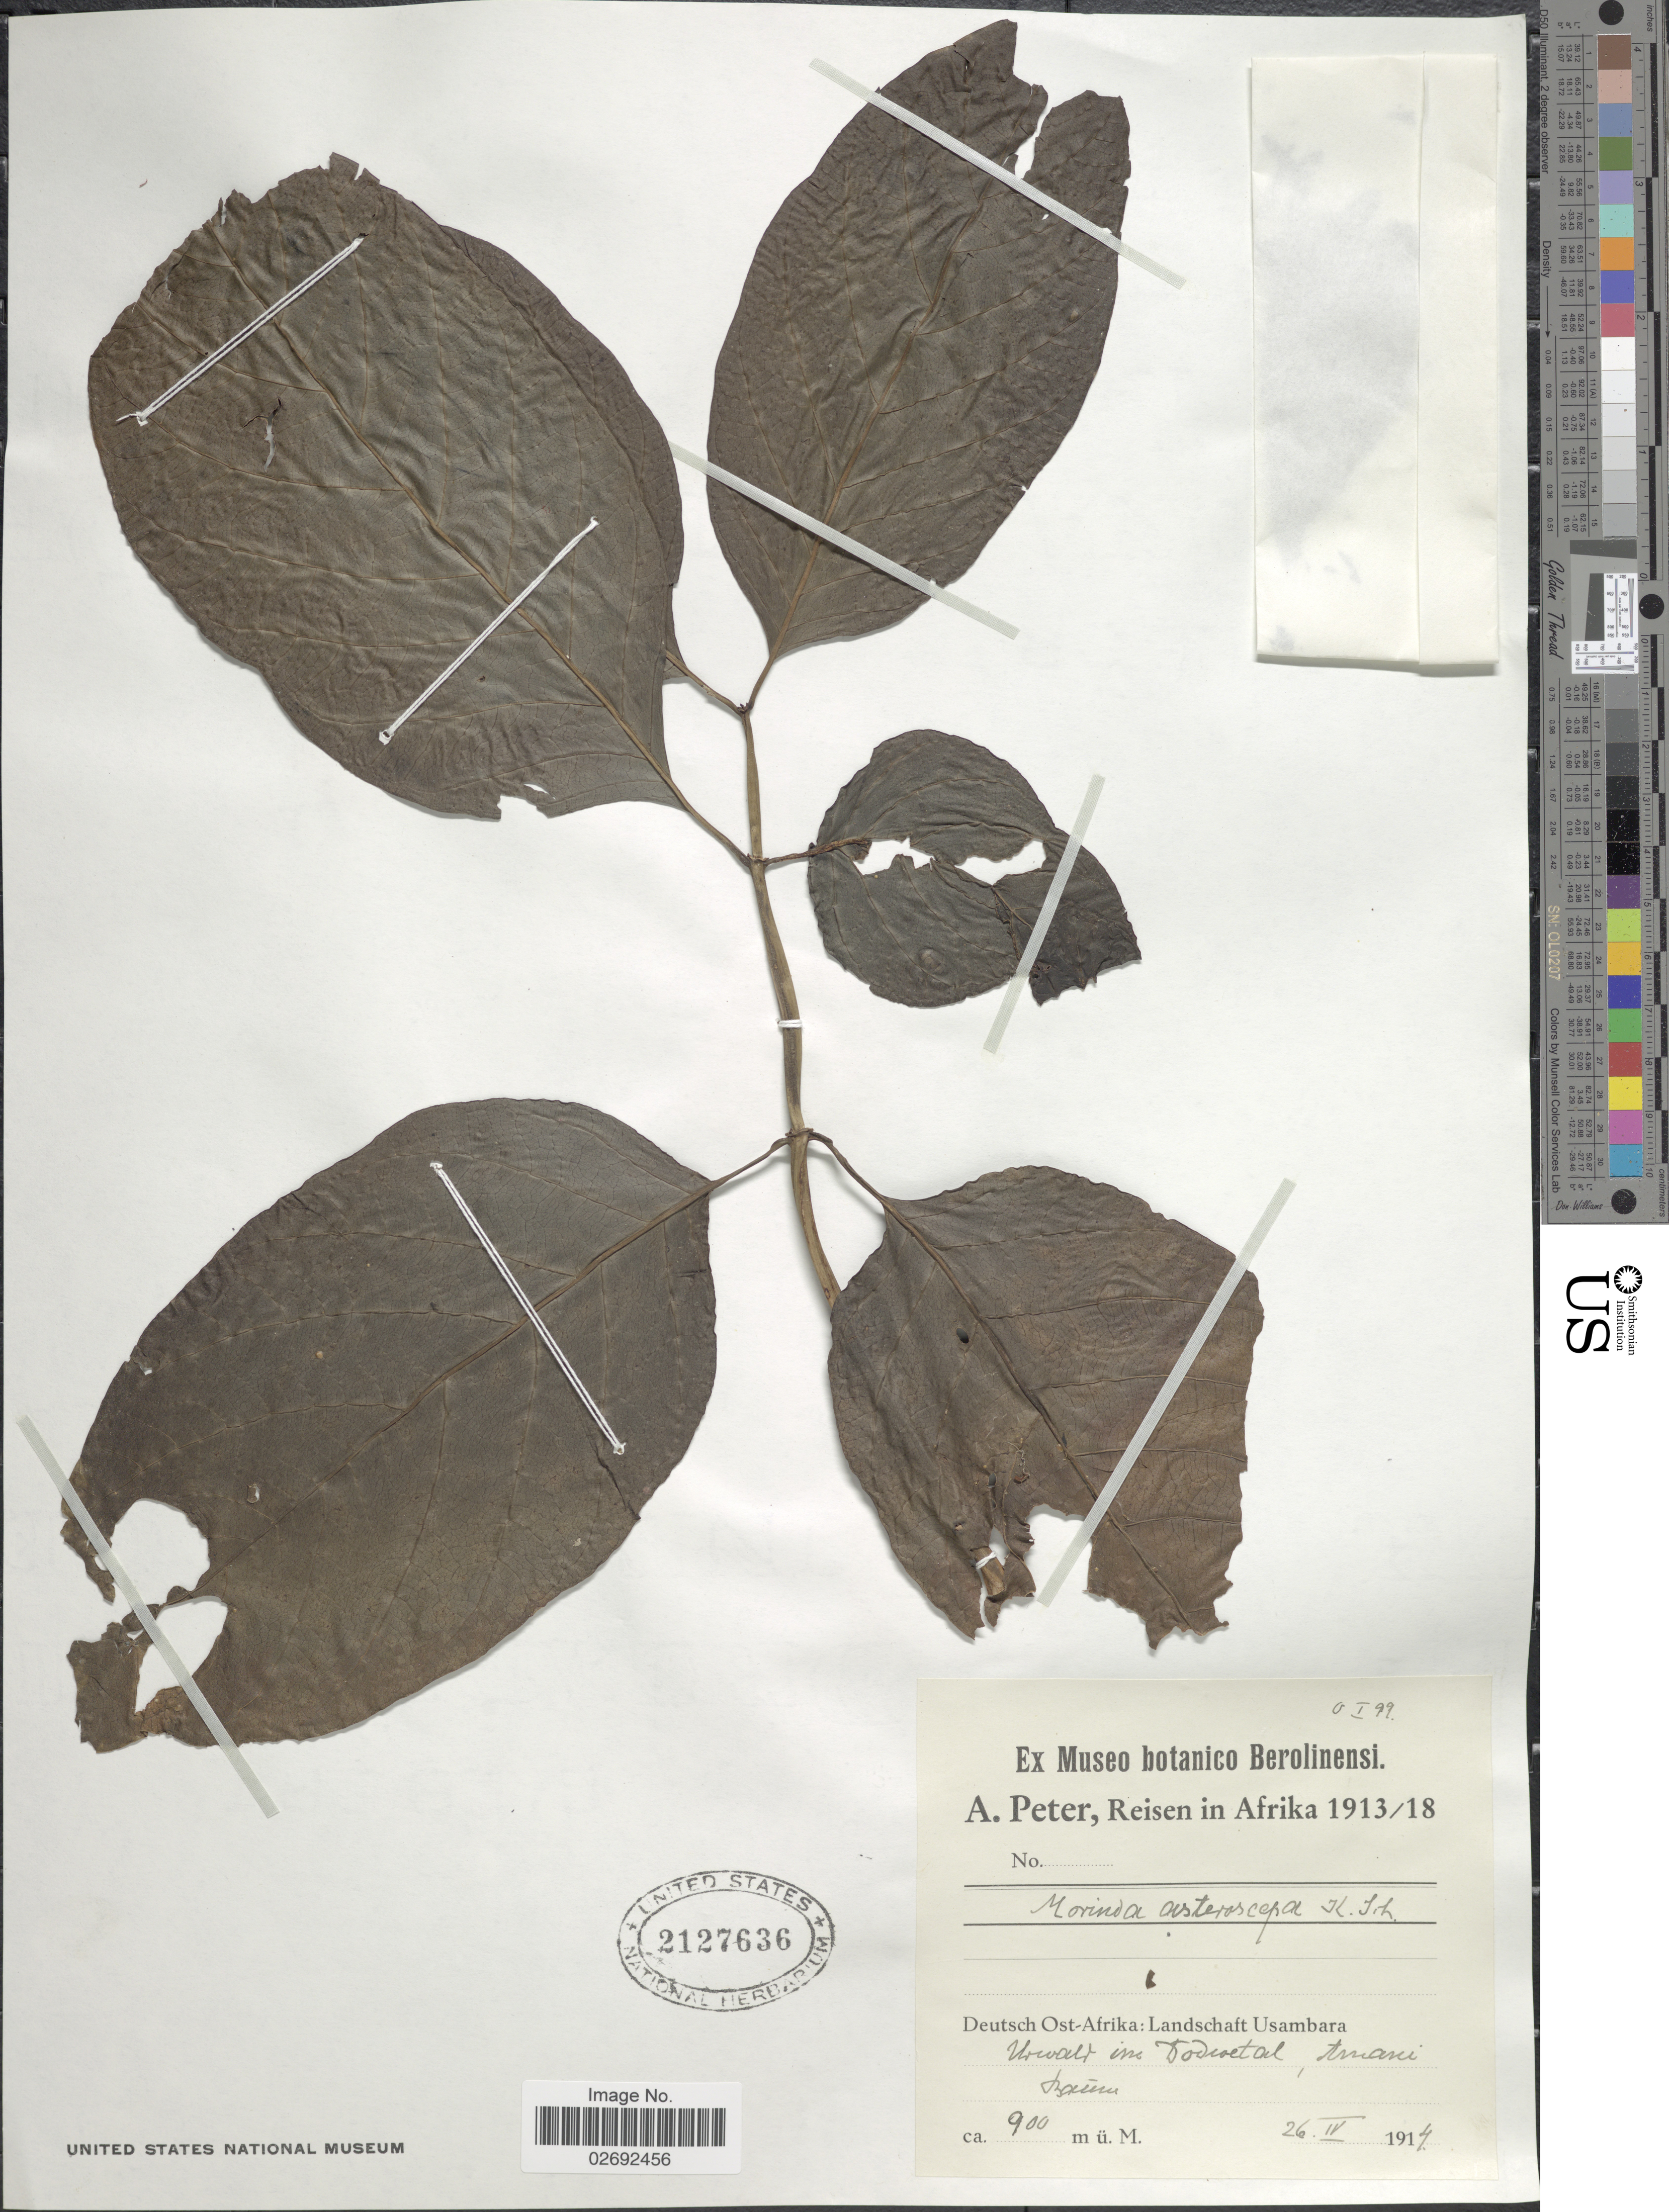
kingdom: Plantae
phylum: Tracheophyta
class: Magnoliopsida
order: Gentianales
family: Rubiaceae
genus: Morinda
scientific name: Morinda asteroscepa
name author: K. Schum.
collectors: A. Peter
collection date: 1914-04-26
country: Tanzania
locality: Deutsch Ost-Afrika: Landschaft Usambara. Urwald in Dodwe-tal, Amani.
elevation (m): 900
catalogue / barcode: US 2127636